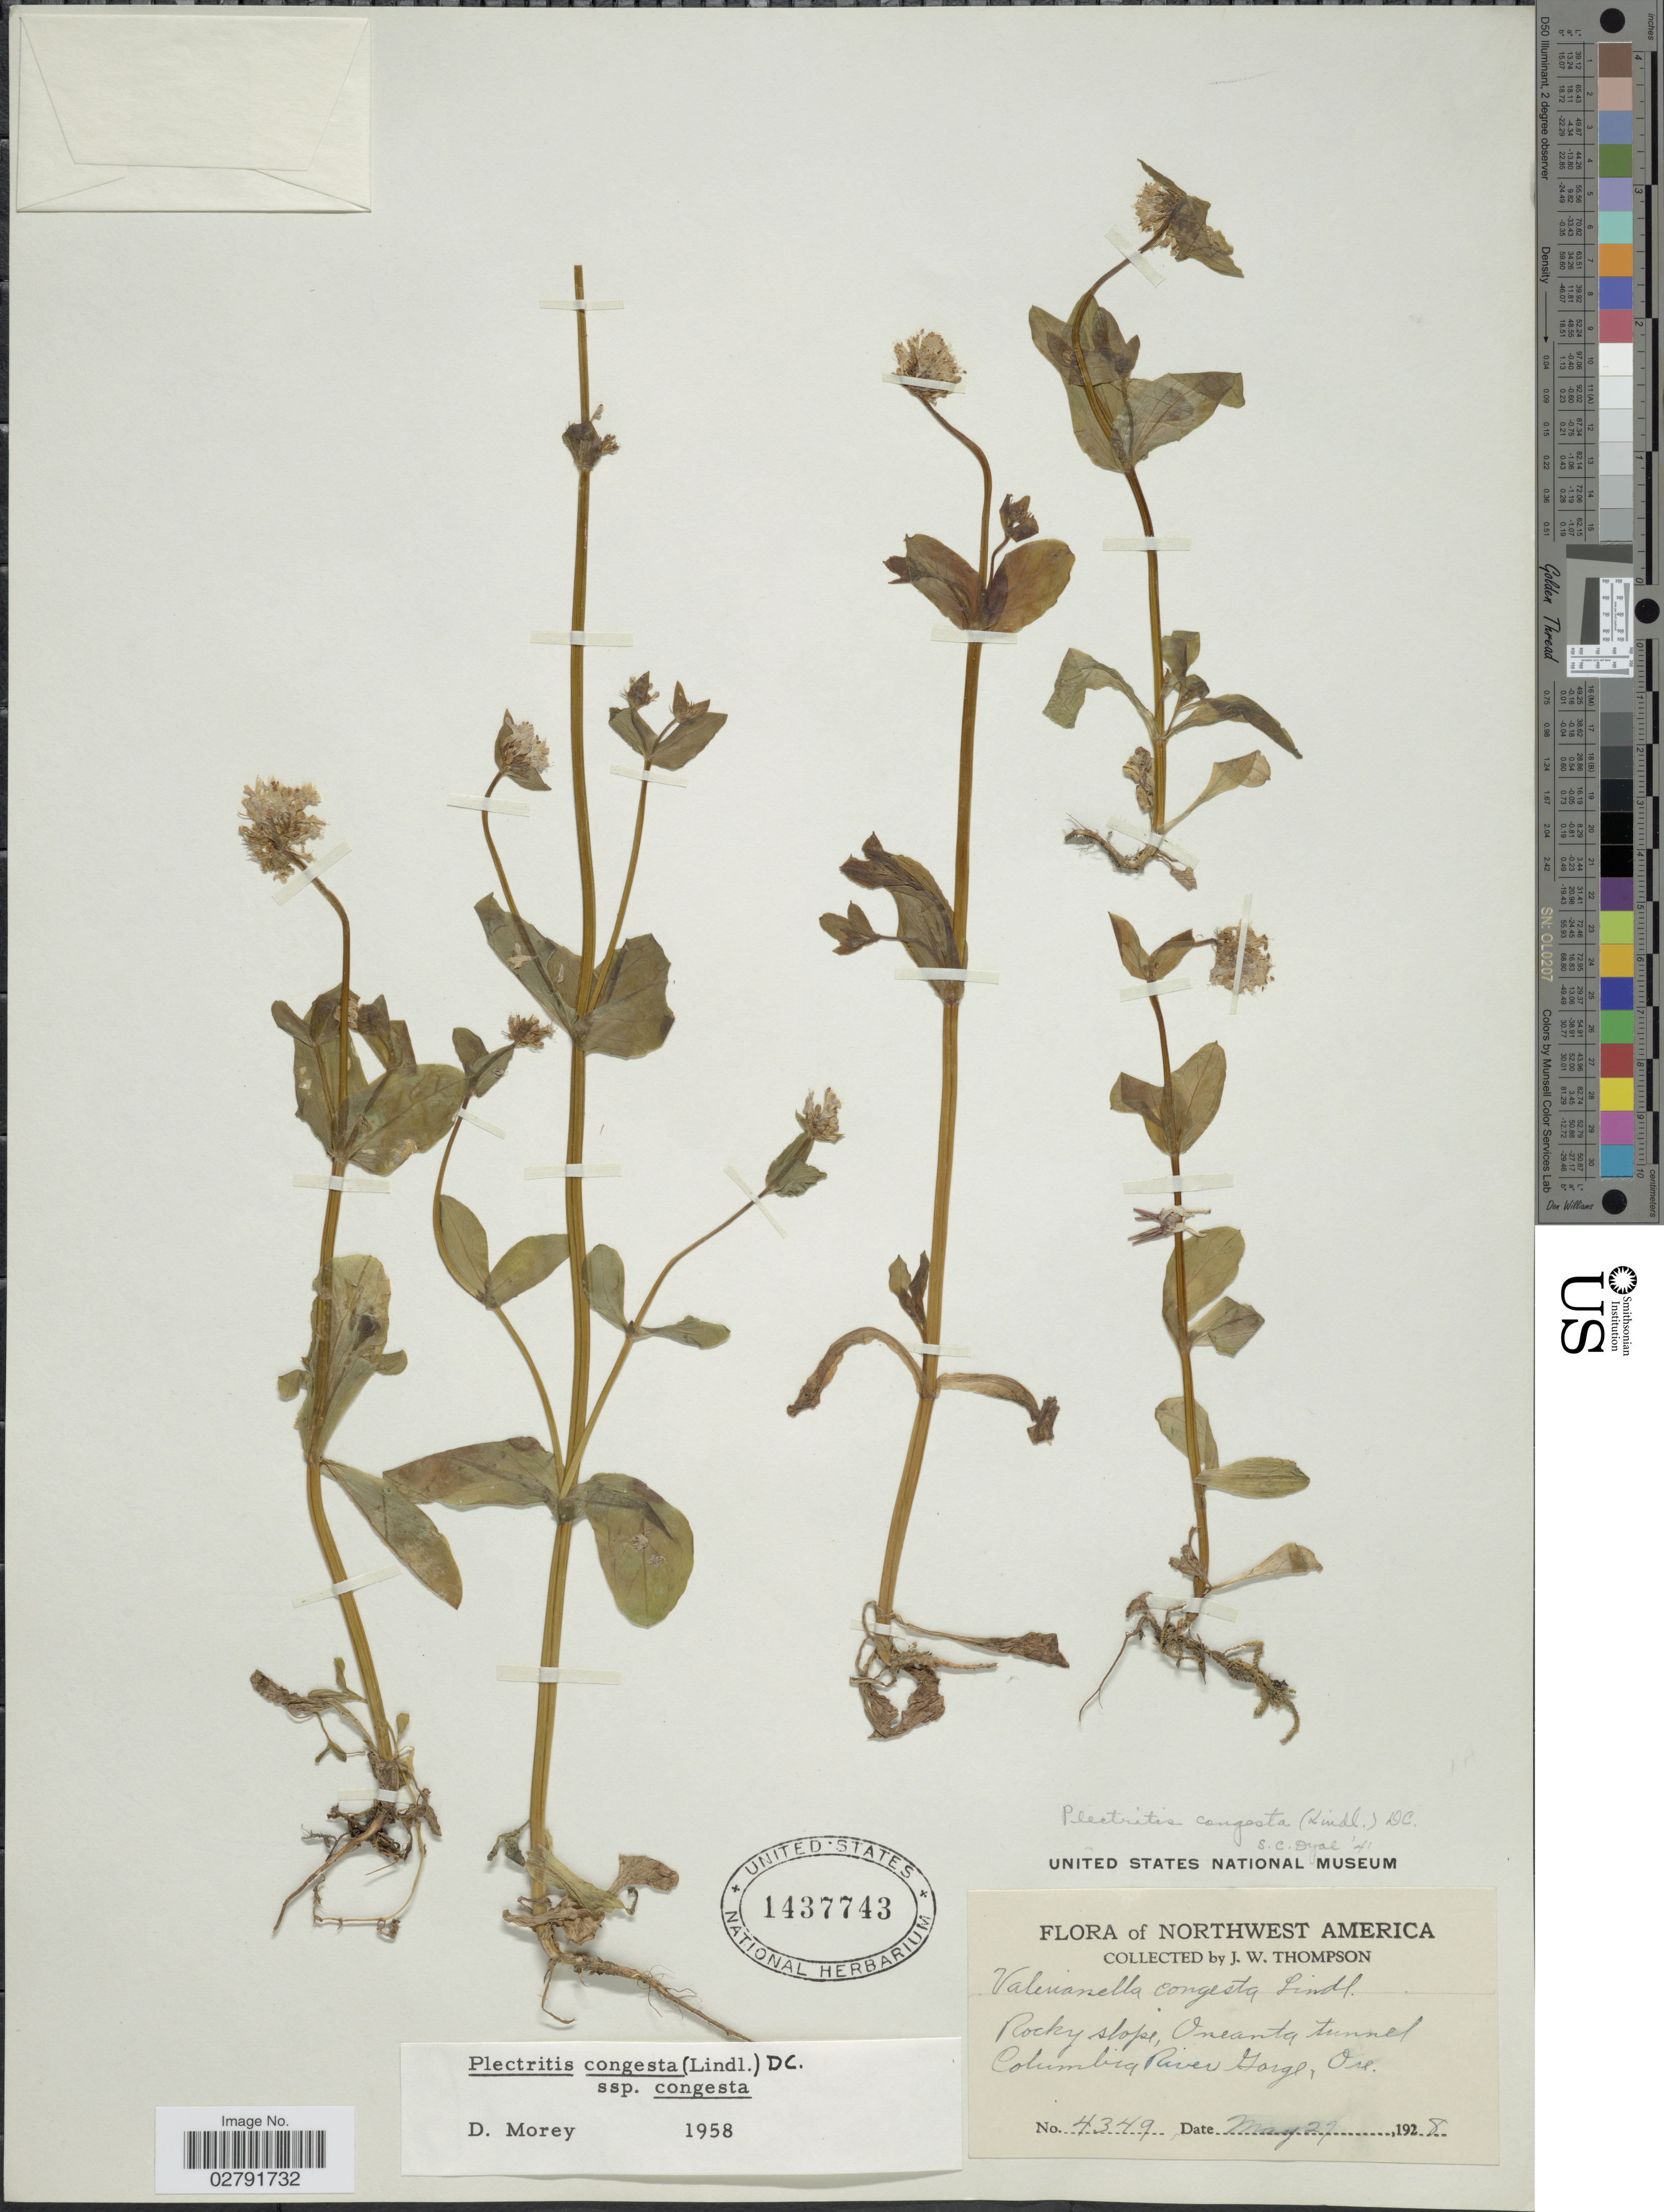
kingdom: Plantae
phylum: Tracheophyta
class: Magnoliopsida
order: Dipsacales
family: Caprifoliaceae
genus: Plectritis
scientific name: Plectritis congesta subsp. congesta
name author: (Lindl.) DC.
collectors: J. W. Thompson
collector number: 4349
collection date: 1928-05-27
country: United States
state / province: Oregon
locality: Northwest America. Rocky slope, Oneanta tunnel, Columbia River Gorge.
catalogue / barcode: US 1437743